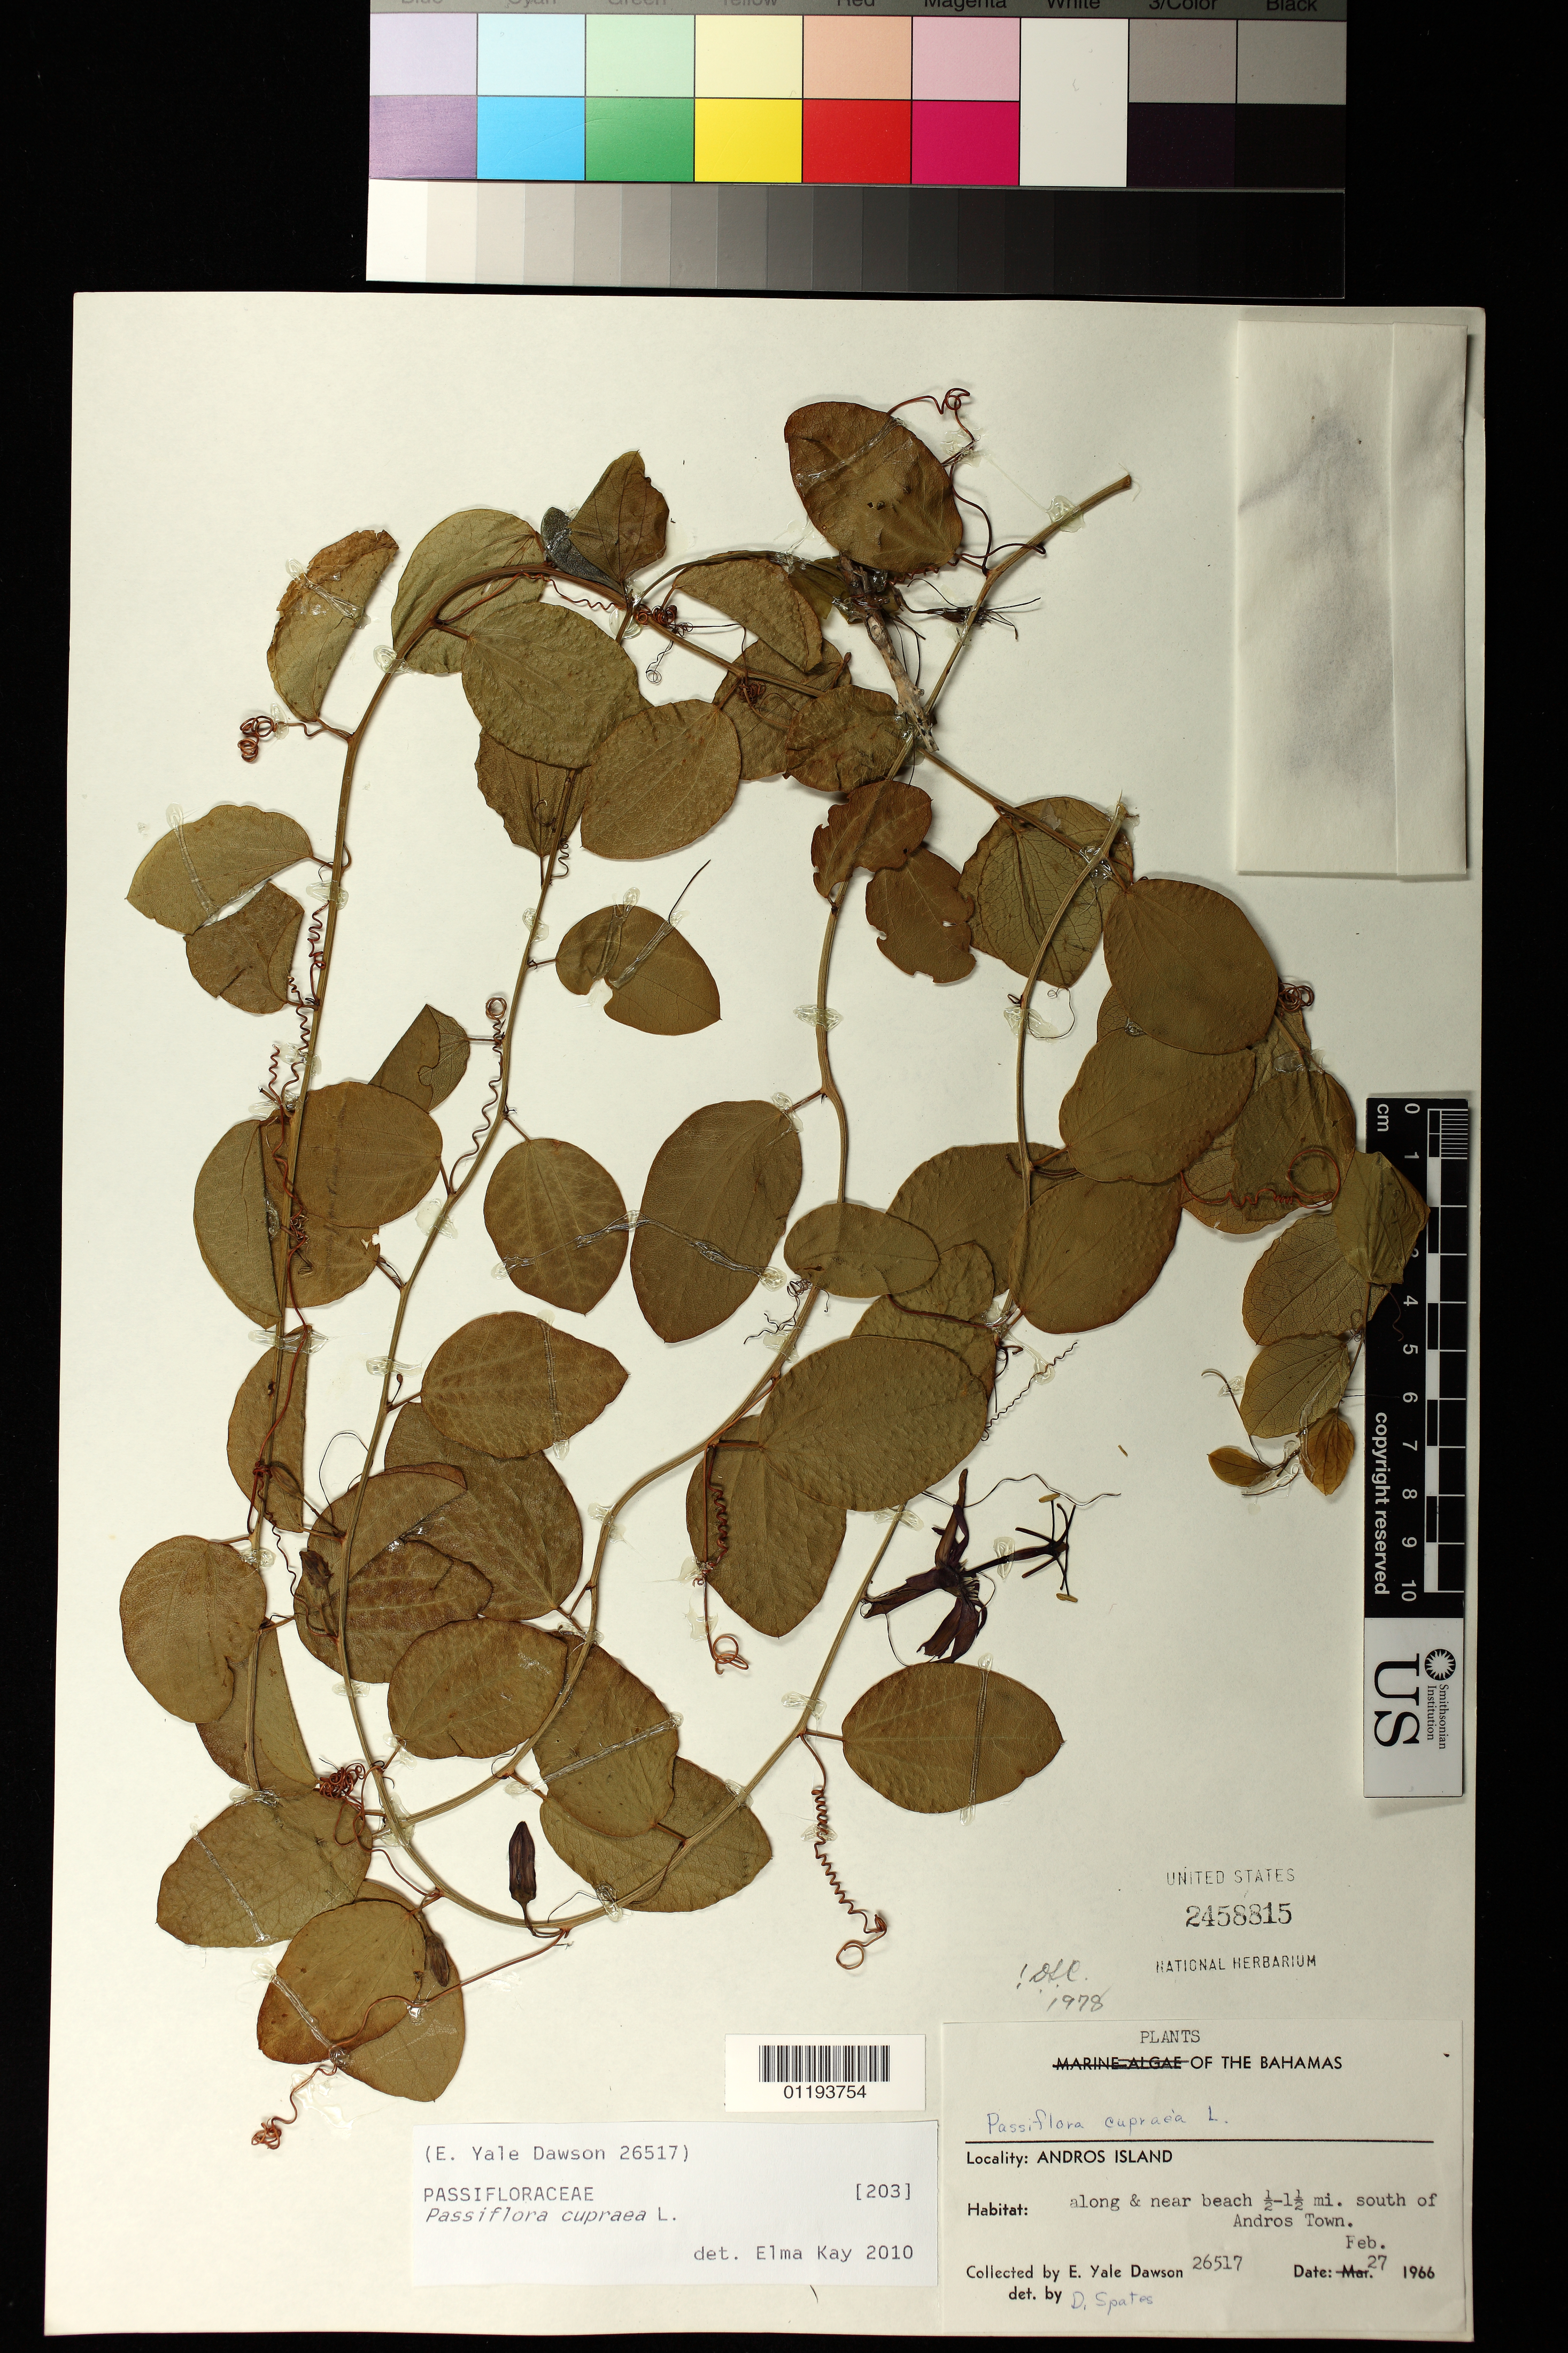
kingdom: Plantae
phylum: Tracheophyta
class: Magnoliopsida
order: Malpighiales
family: Passifloraceae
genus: Passiflora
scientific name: Passiflora cupraea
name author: L.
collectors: E. Y. Dawson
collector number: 26517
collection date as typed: Feb 27 1966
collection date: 1966-02-27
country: Bahamas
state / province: North Andros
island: Andros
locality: Andros Island. Along and near beach, 0.5-1.5 miles South of Andros Town.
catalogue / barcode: US 2458815